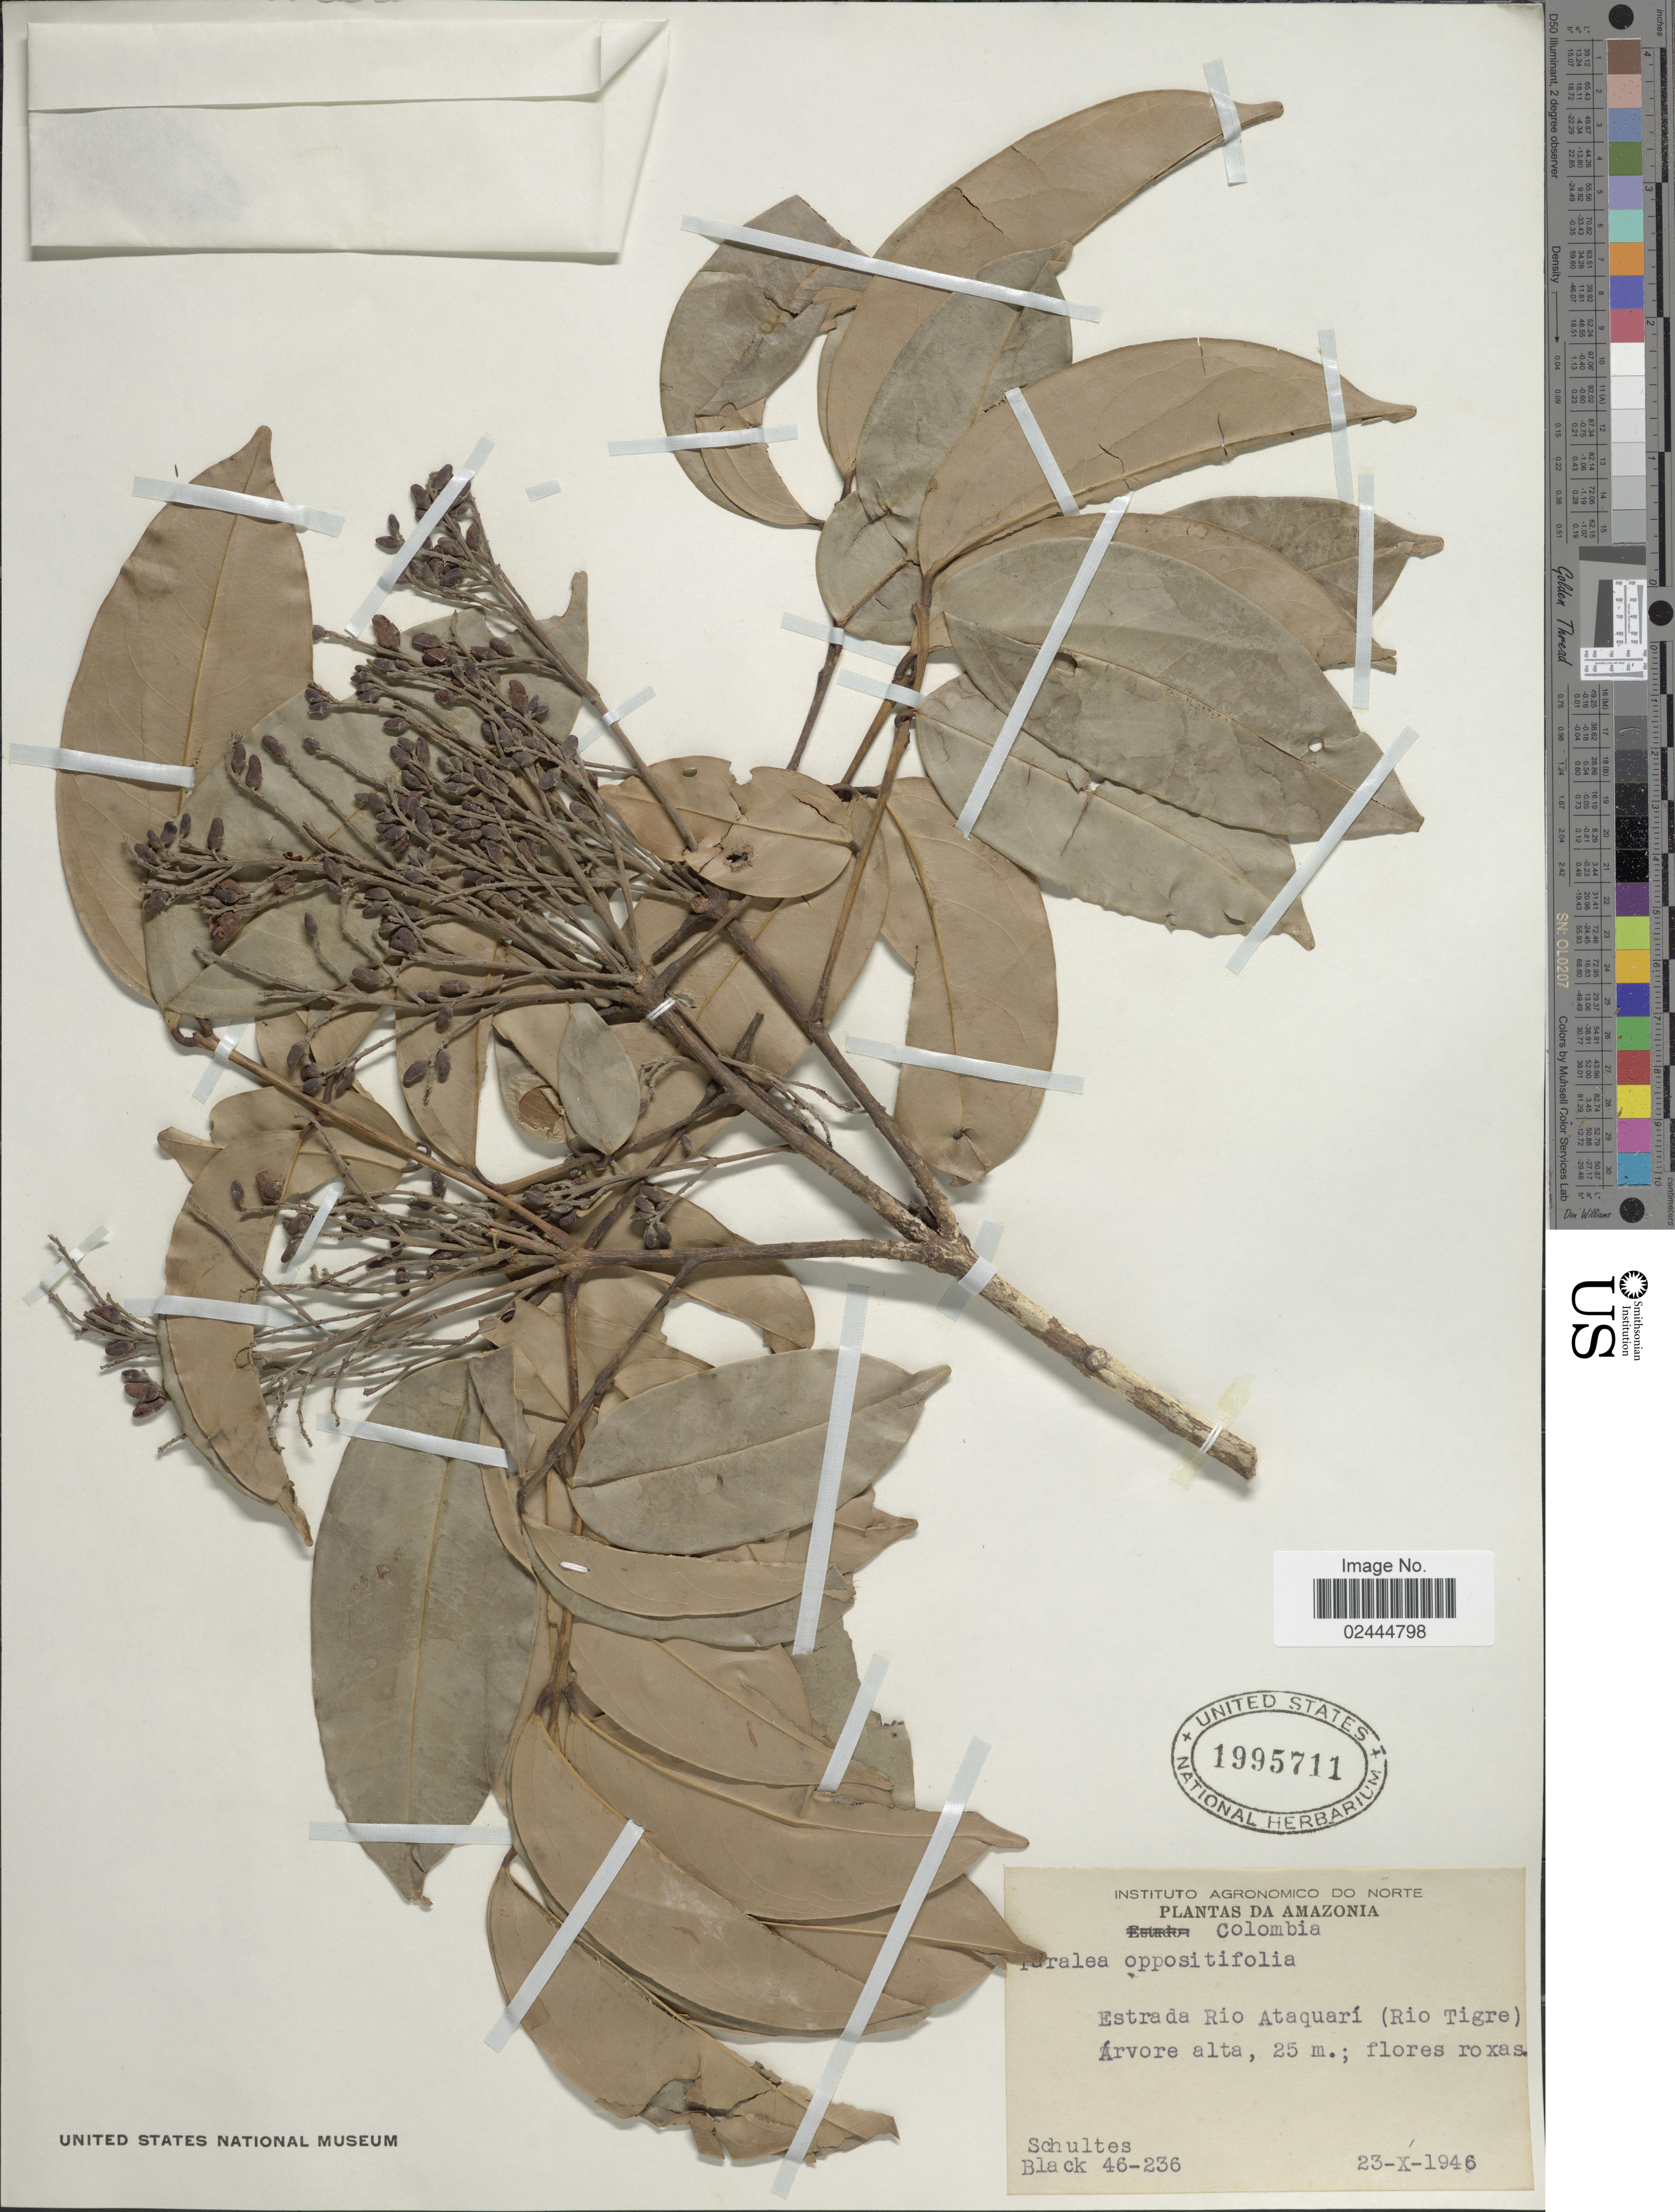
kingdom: Plantae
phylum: Tracheophyta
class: Magnoliopsida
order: Fabales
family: Fabaceae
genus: Taralea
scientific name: Taralea oppositifolia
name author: Aubl.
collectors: -- Schultes & -- Black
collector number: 46-236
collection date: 1946-10-23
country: Colombia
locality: Da Amazonia, Estrada Rio Ataquari (Rio Tigre)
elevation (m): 25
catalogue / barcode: US 1995711